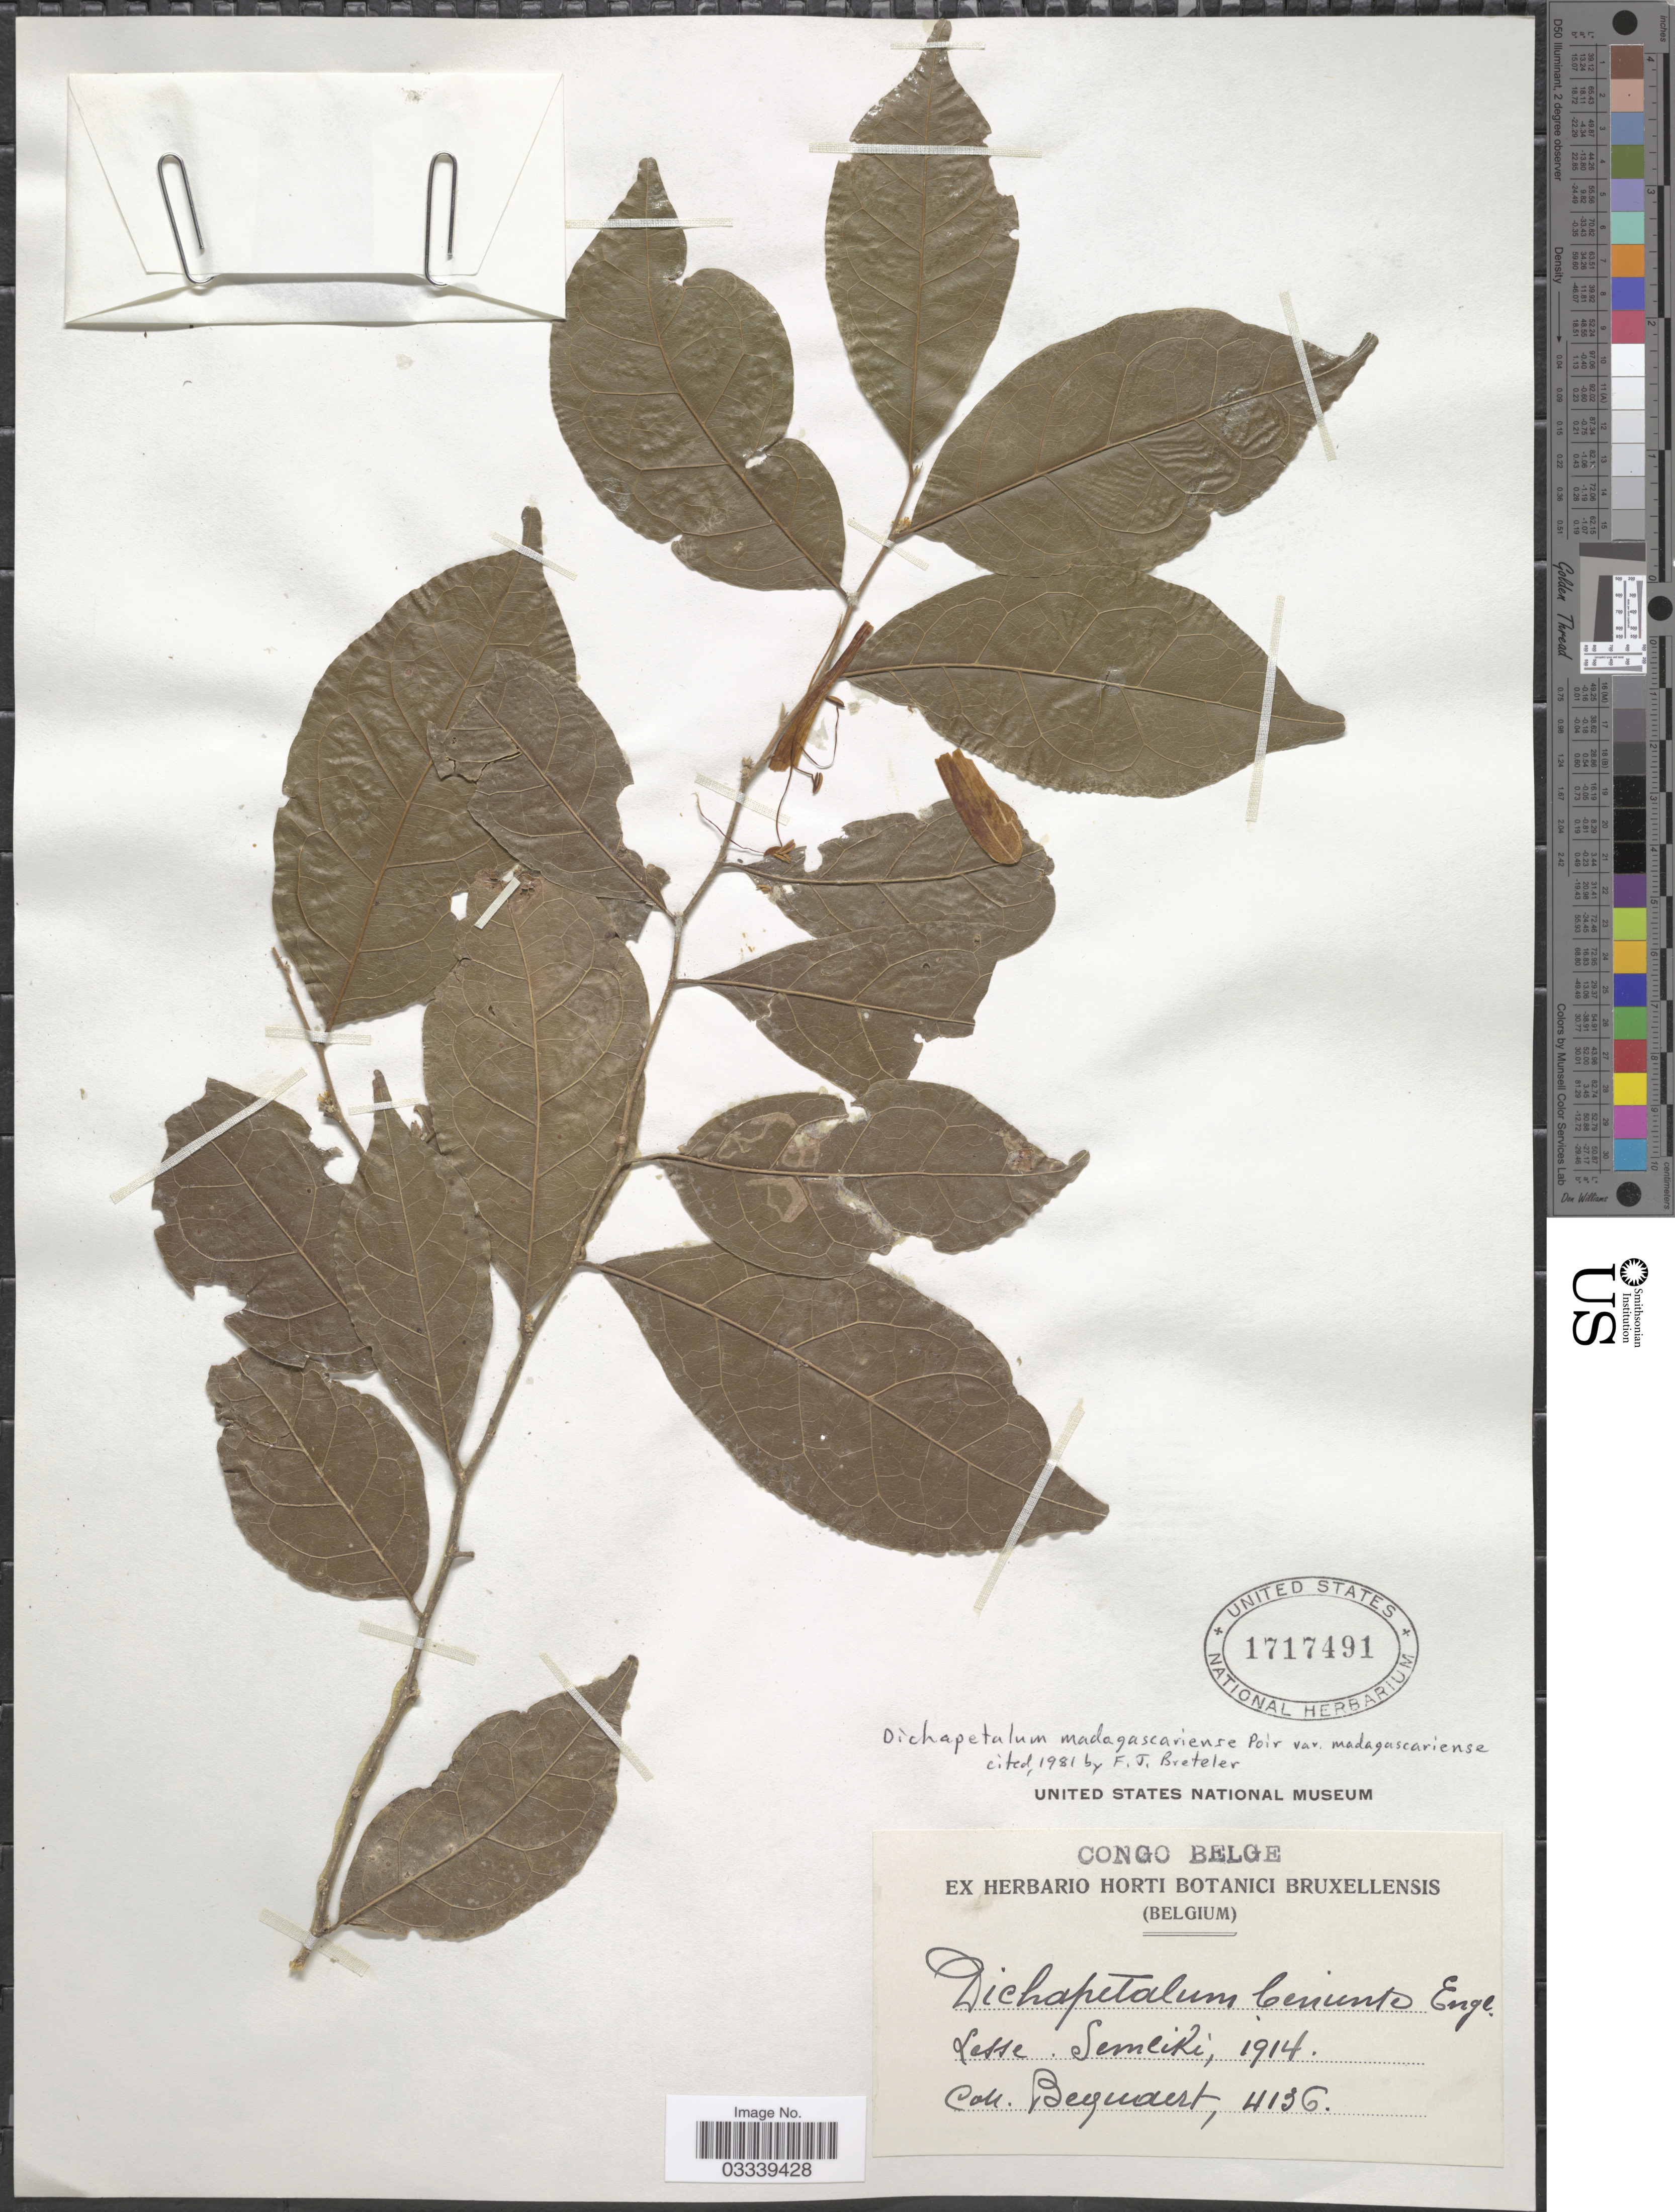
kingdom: Plantae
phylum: Tracheophyta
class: Magnoliopsida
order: Malpighiales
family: Dichapetalaceae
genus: Dichapetalum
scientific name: Dichapetalum madagascariense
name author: Poir.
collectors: Bequaert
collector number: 4136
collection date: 1914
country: Congo, Democratic Republic of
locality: Congo Belge, Lesse, Semliki.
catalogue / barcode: US 1717491